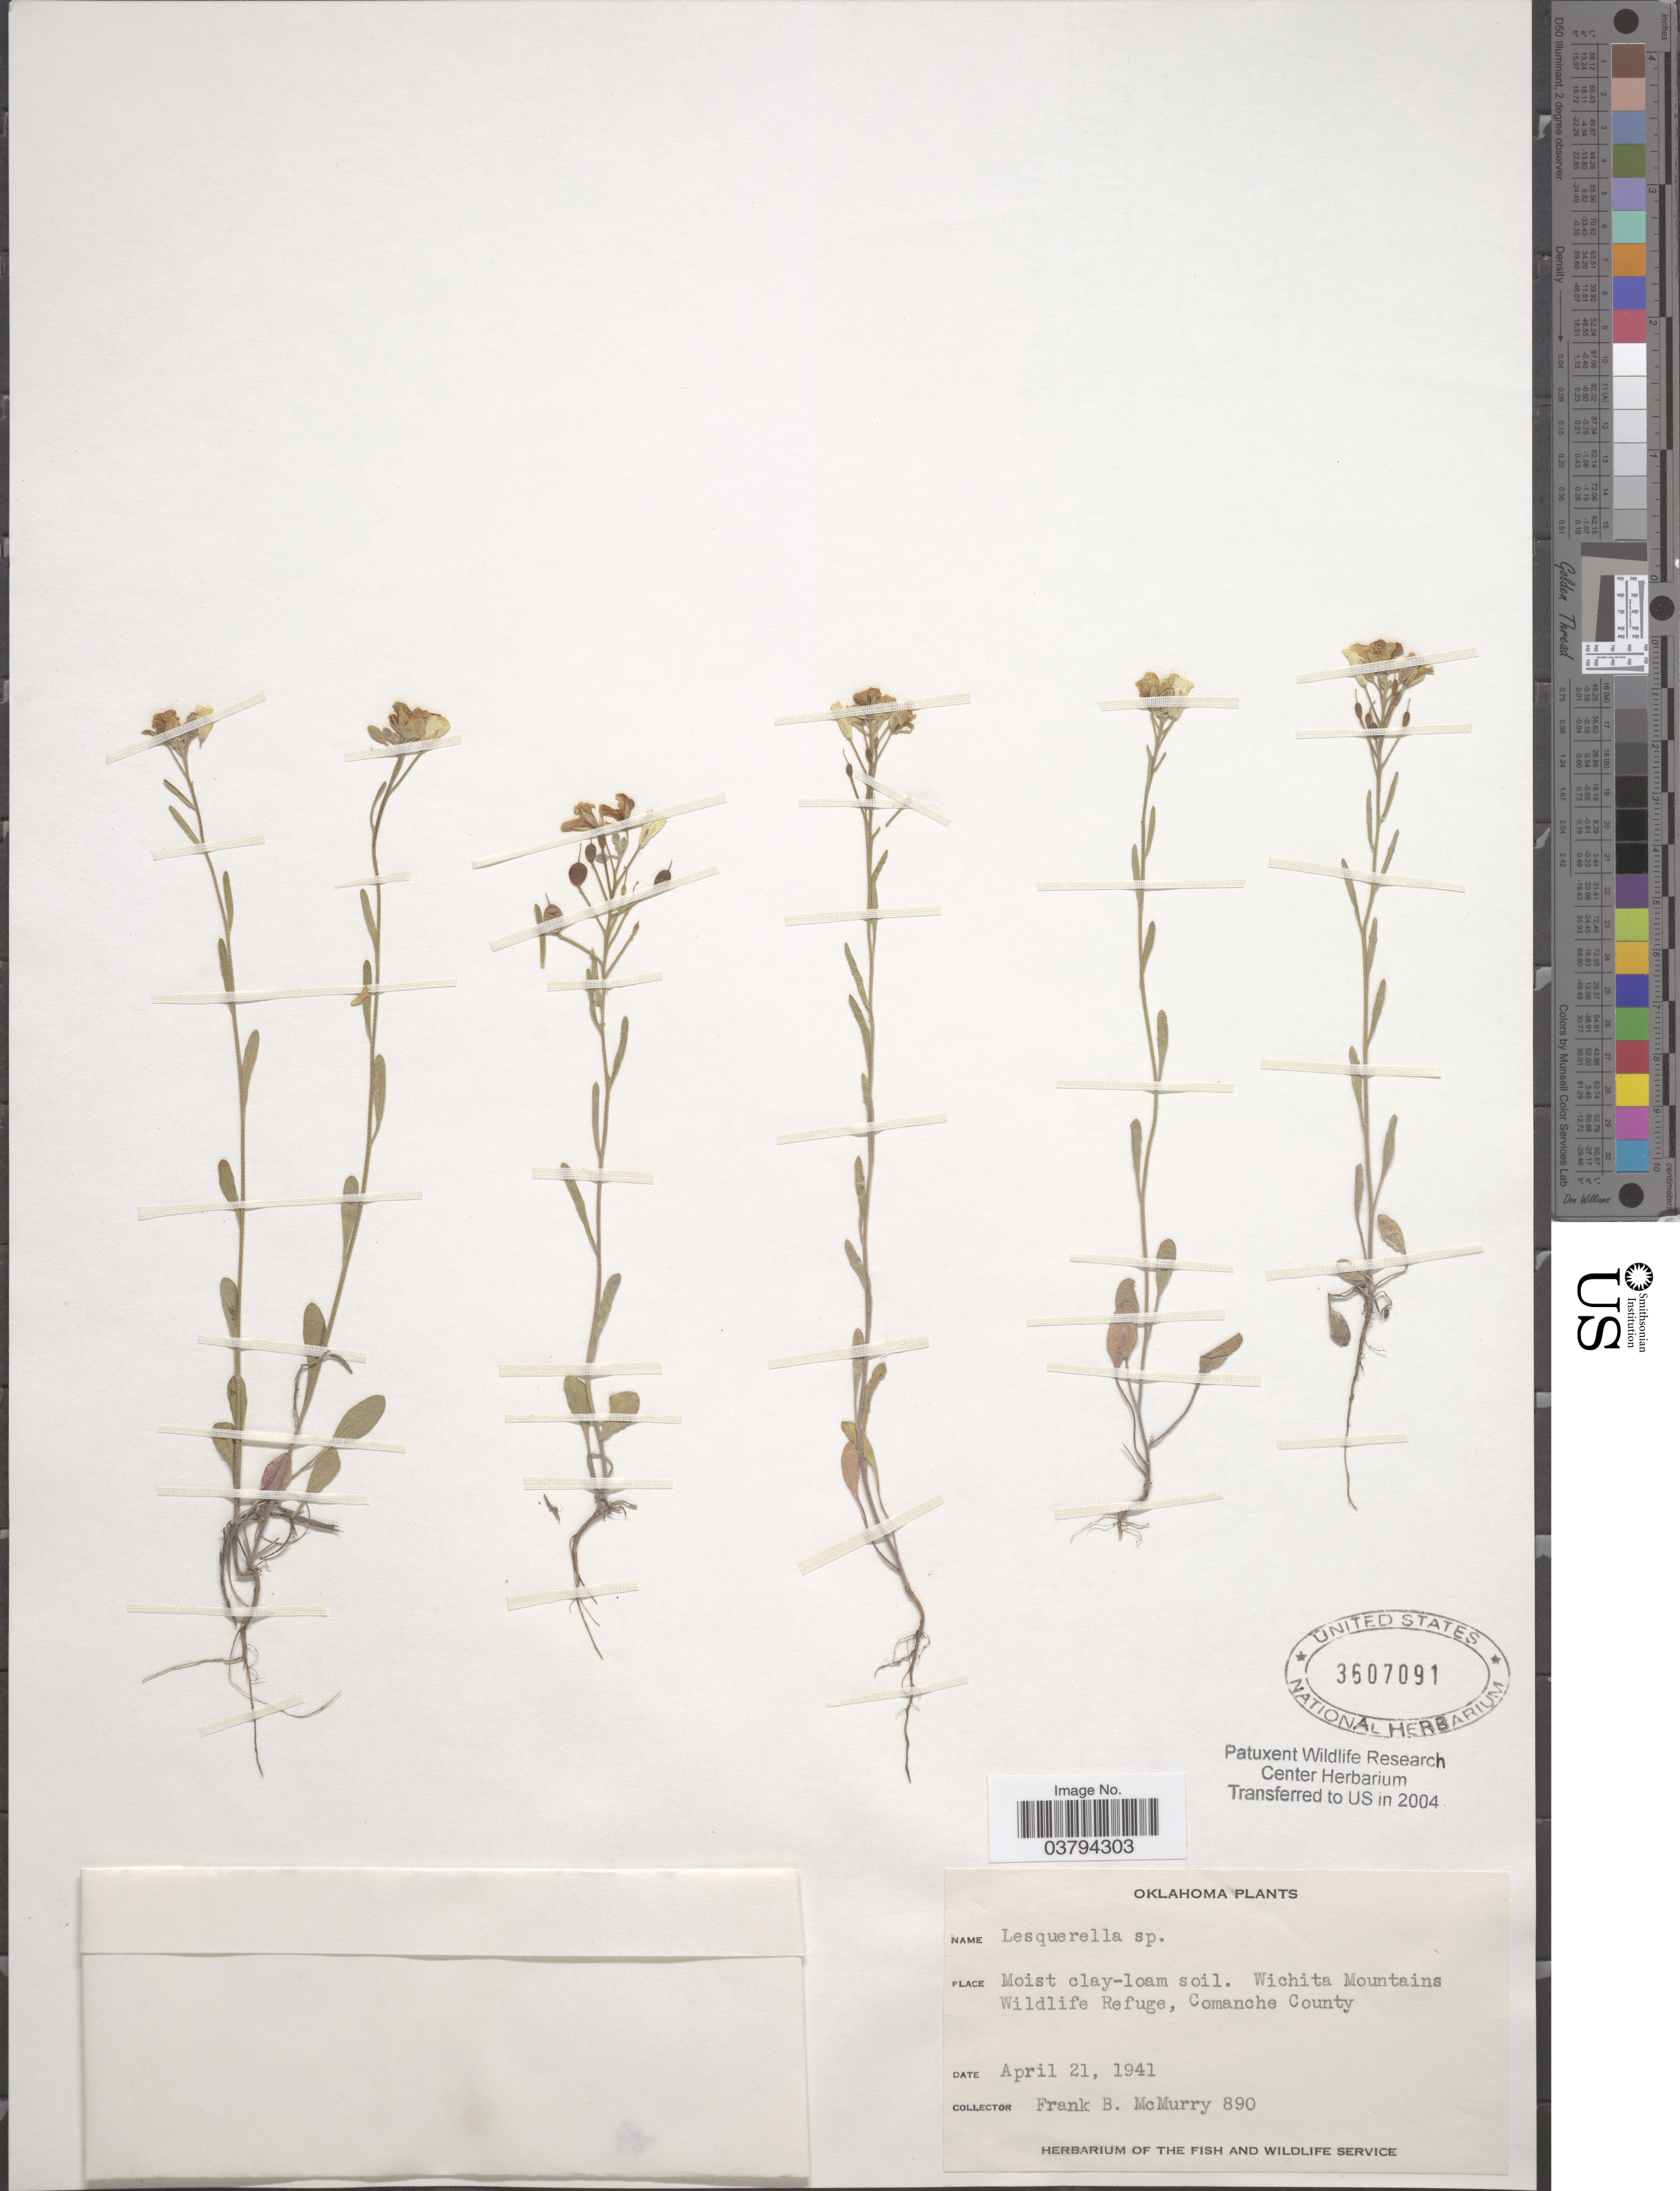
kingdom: Plantae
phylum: Tracheophyta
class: Magnoliopsida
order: Brassicales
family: Brassicaceae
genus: Lesquerella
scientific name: Lesquerella sp.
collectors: F. B. McMurry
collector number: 890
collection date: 1941-04-21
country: United States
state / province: Oklahoma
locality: Wichita Mountains Wildlife Refuge, Comanche County.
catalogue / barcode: US 3607091